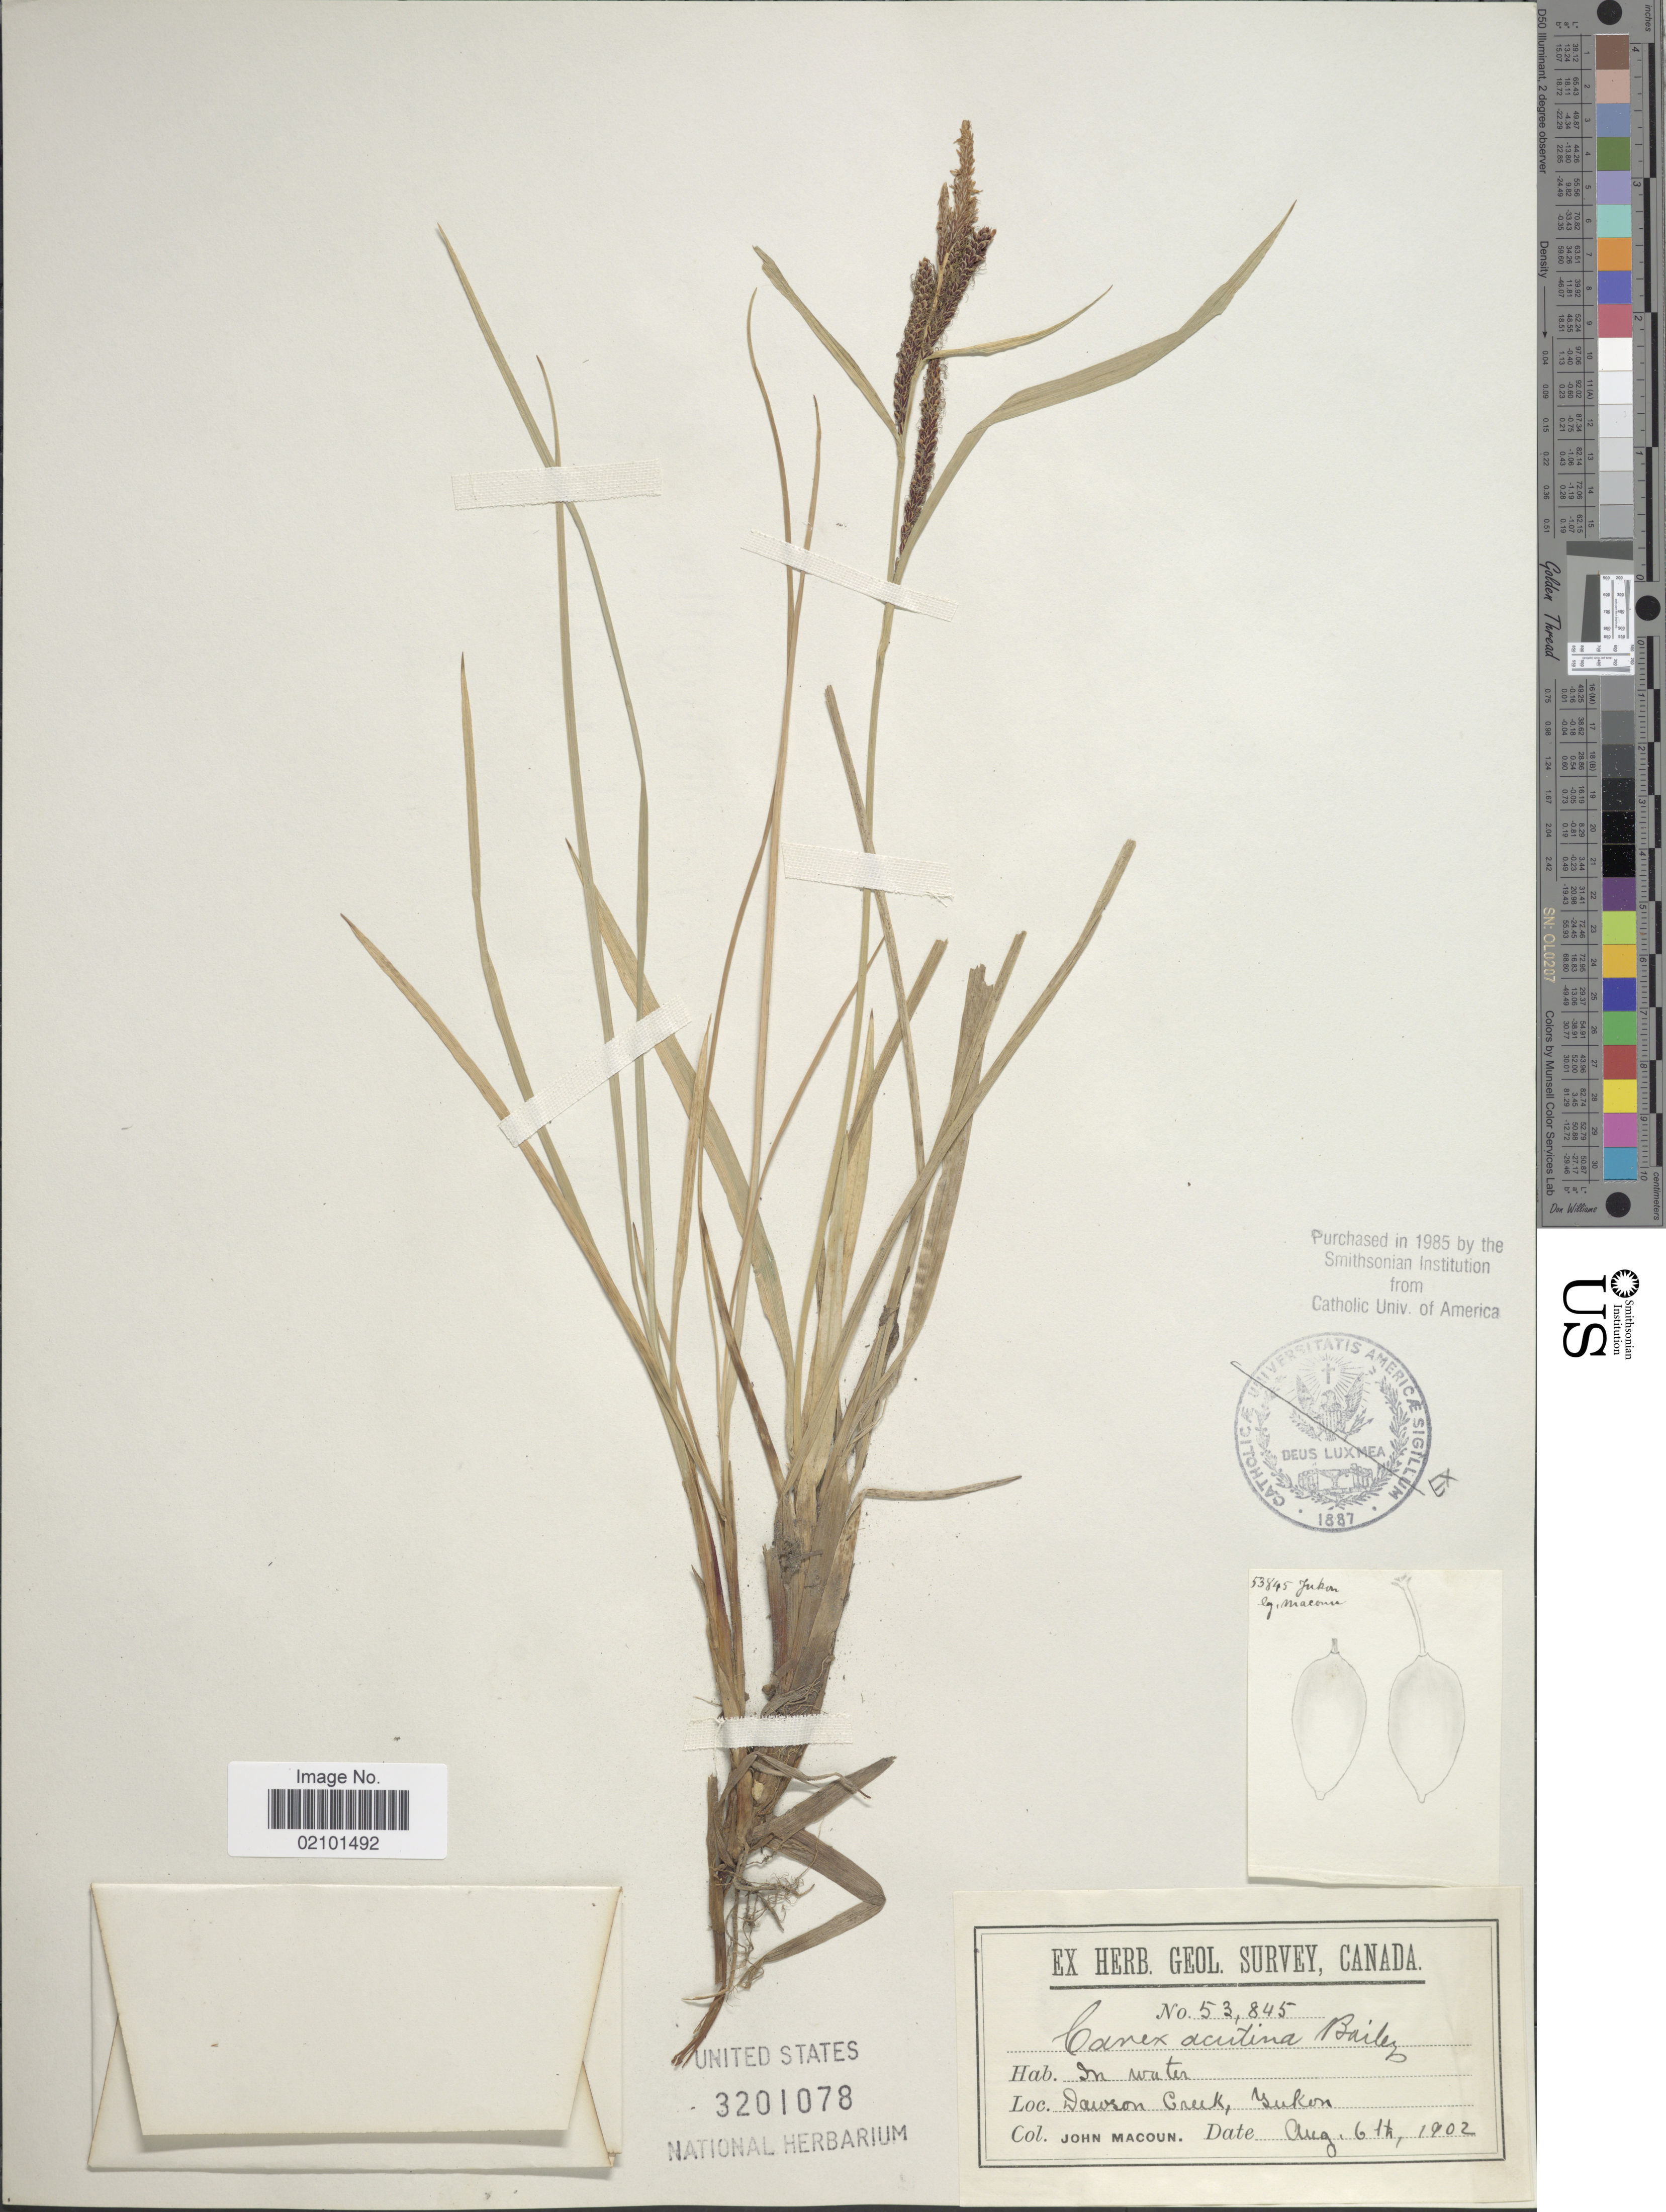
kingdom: Plantae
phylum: Tracheophyta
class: Liliopsida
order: Poales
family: Cyperaceae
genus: Carex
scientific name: Carex aquatilis var. aquatilis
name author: Wahlenb.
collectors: J. Macoun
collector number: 53845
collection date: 1902-08-06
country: Canada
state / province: Yukon Territory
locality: Dawson Creek, Yukon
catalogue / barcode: US 3201078